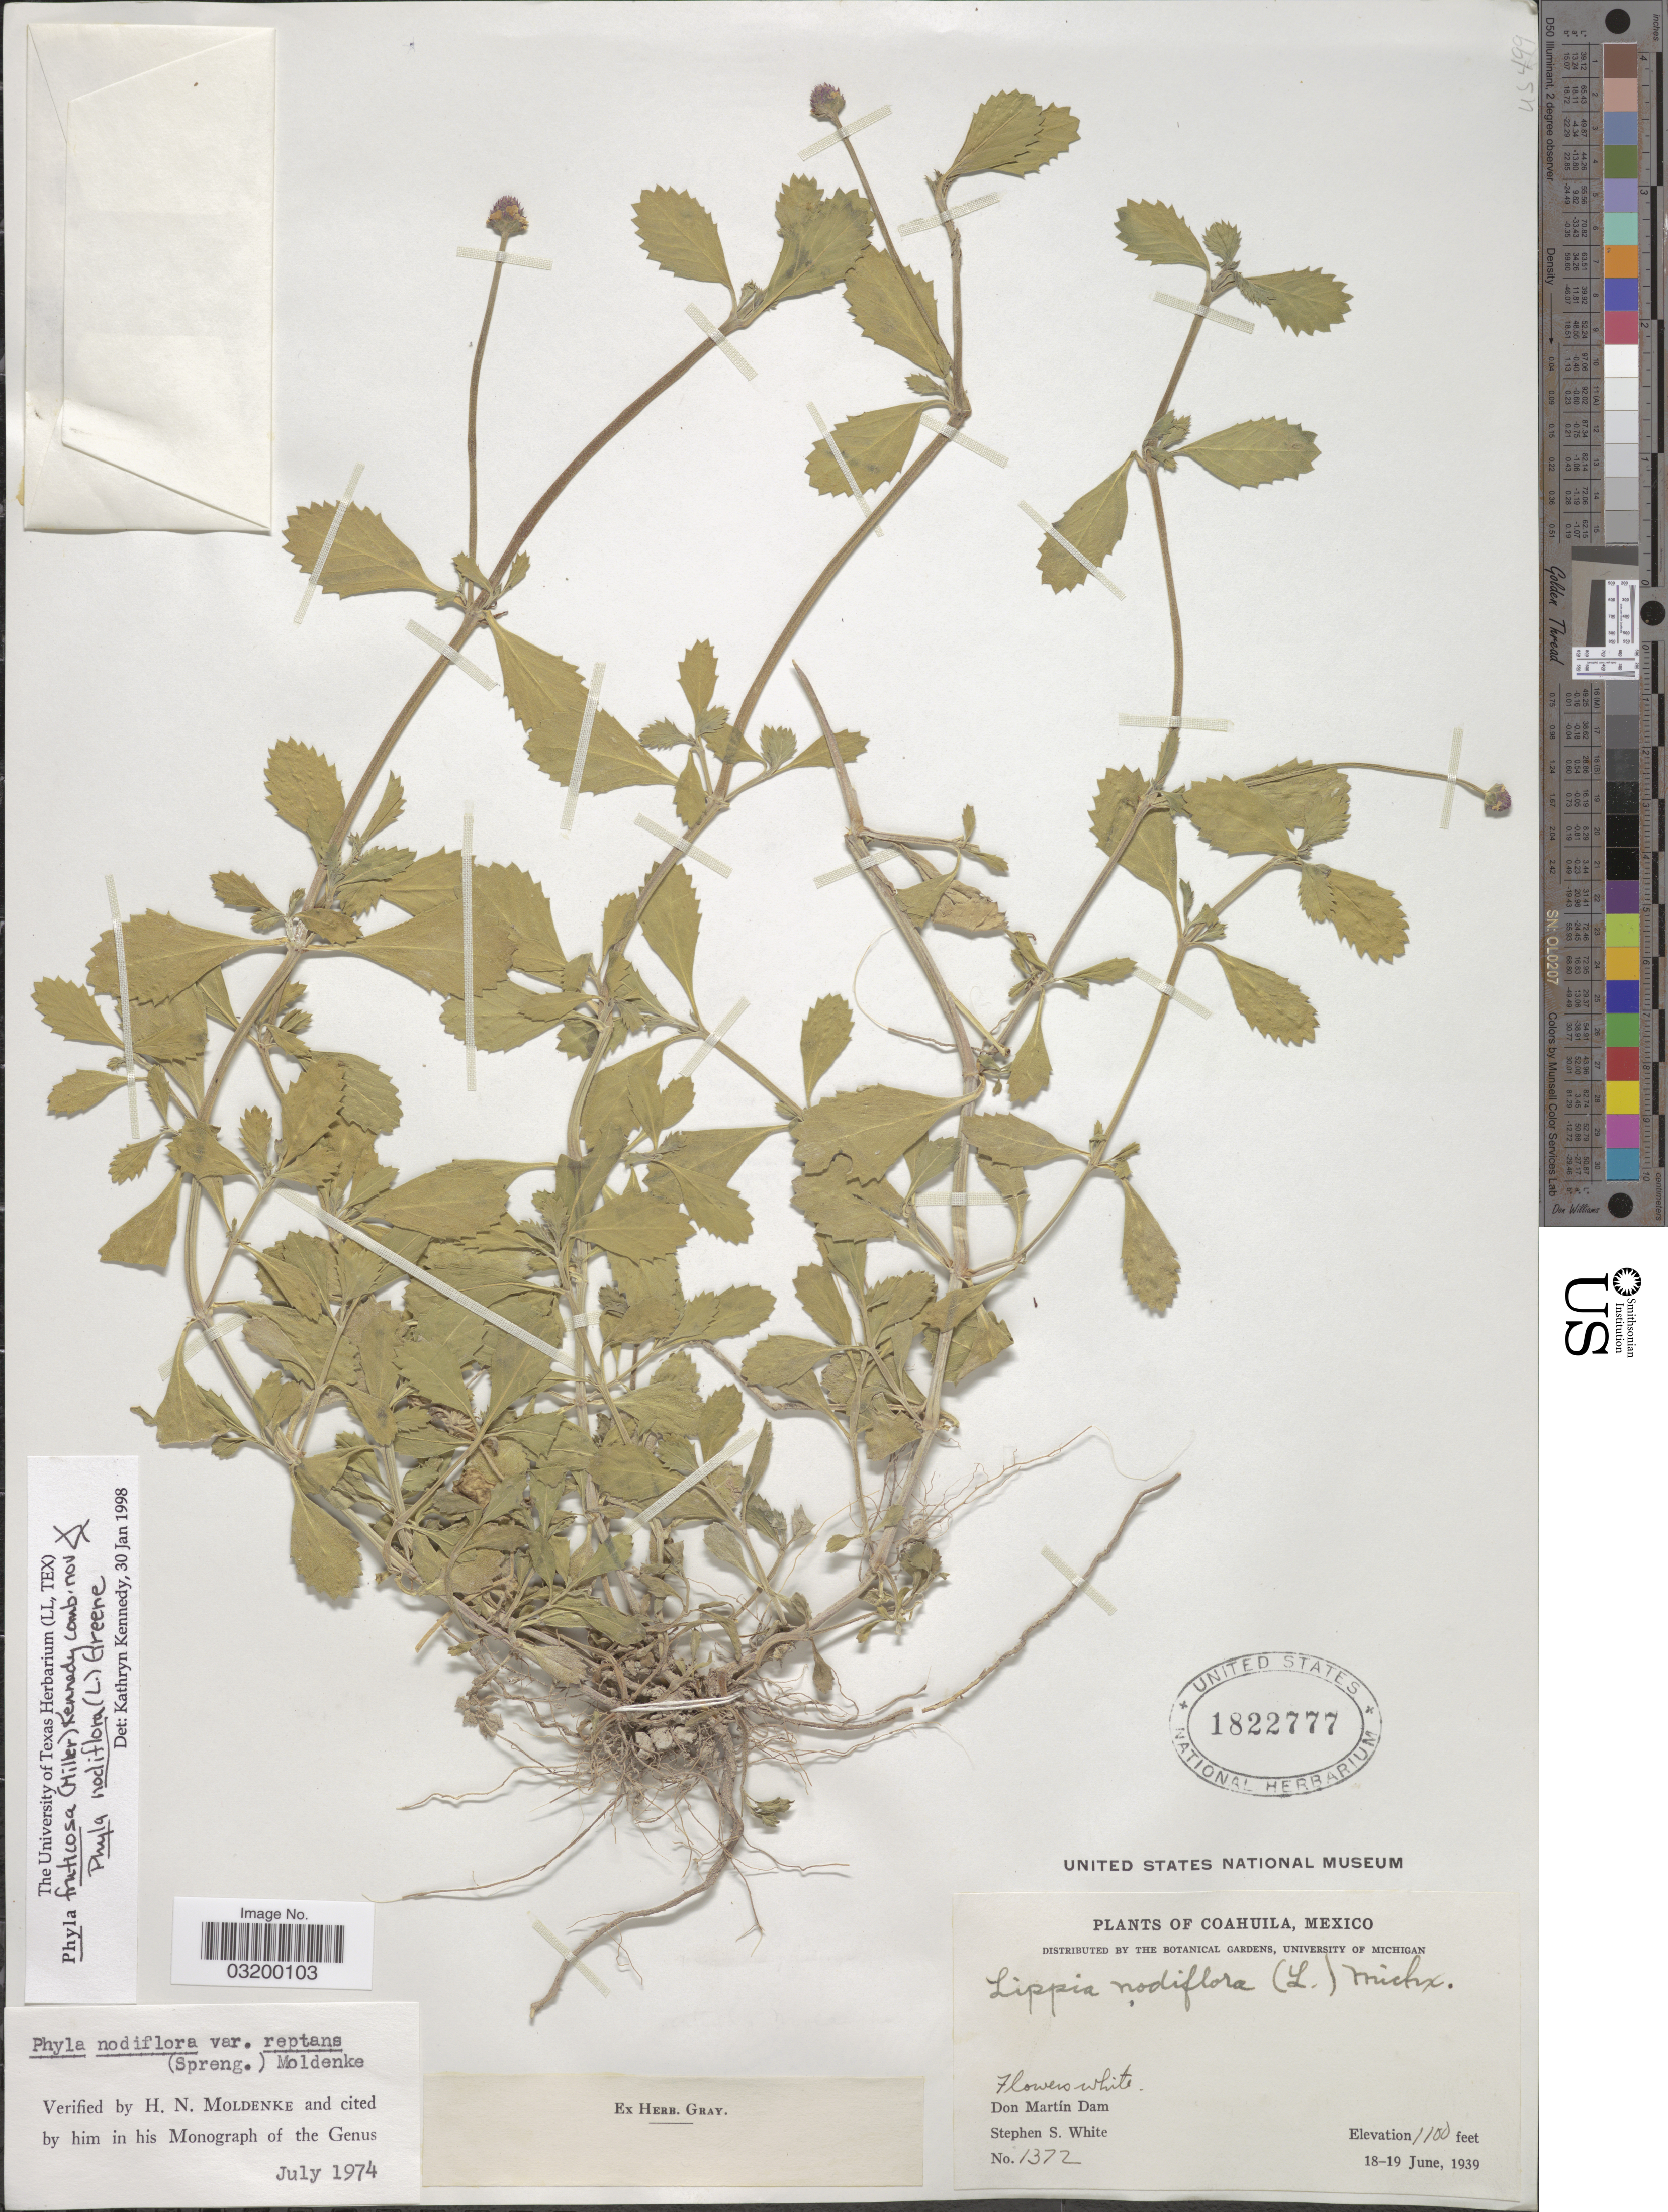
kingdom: Plantae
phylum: Tracheophyta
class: Magnoliopsida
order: Lamiales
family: Verbenaceae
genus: Phyla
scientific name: Phyla nodiflora var. reptans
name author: (Kunth) Moldenke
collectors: S. S. White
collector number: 1372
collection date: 1939-06-18/1939-06-19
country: Mexico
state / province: Coahuila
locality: Don Martín Dam.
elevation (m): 335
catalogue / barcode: US 1822777